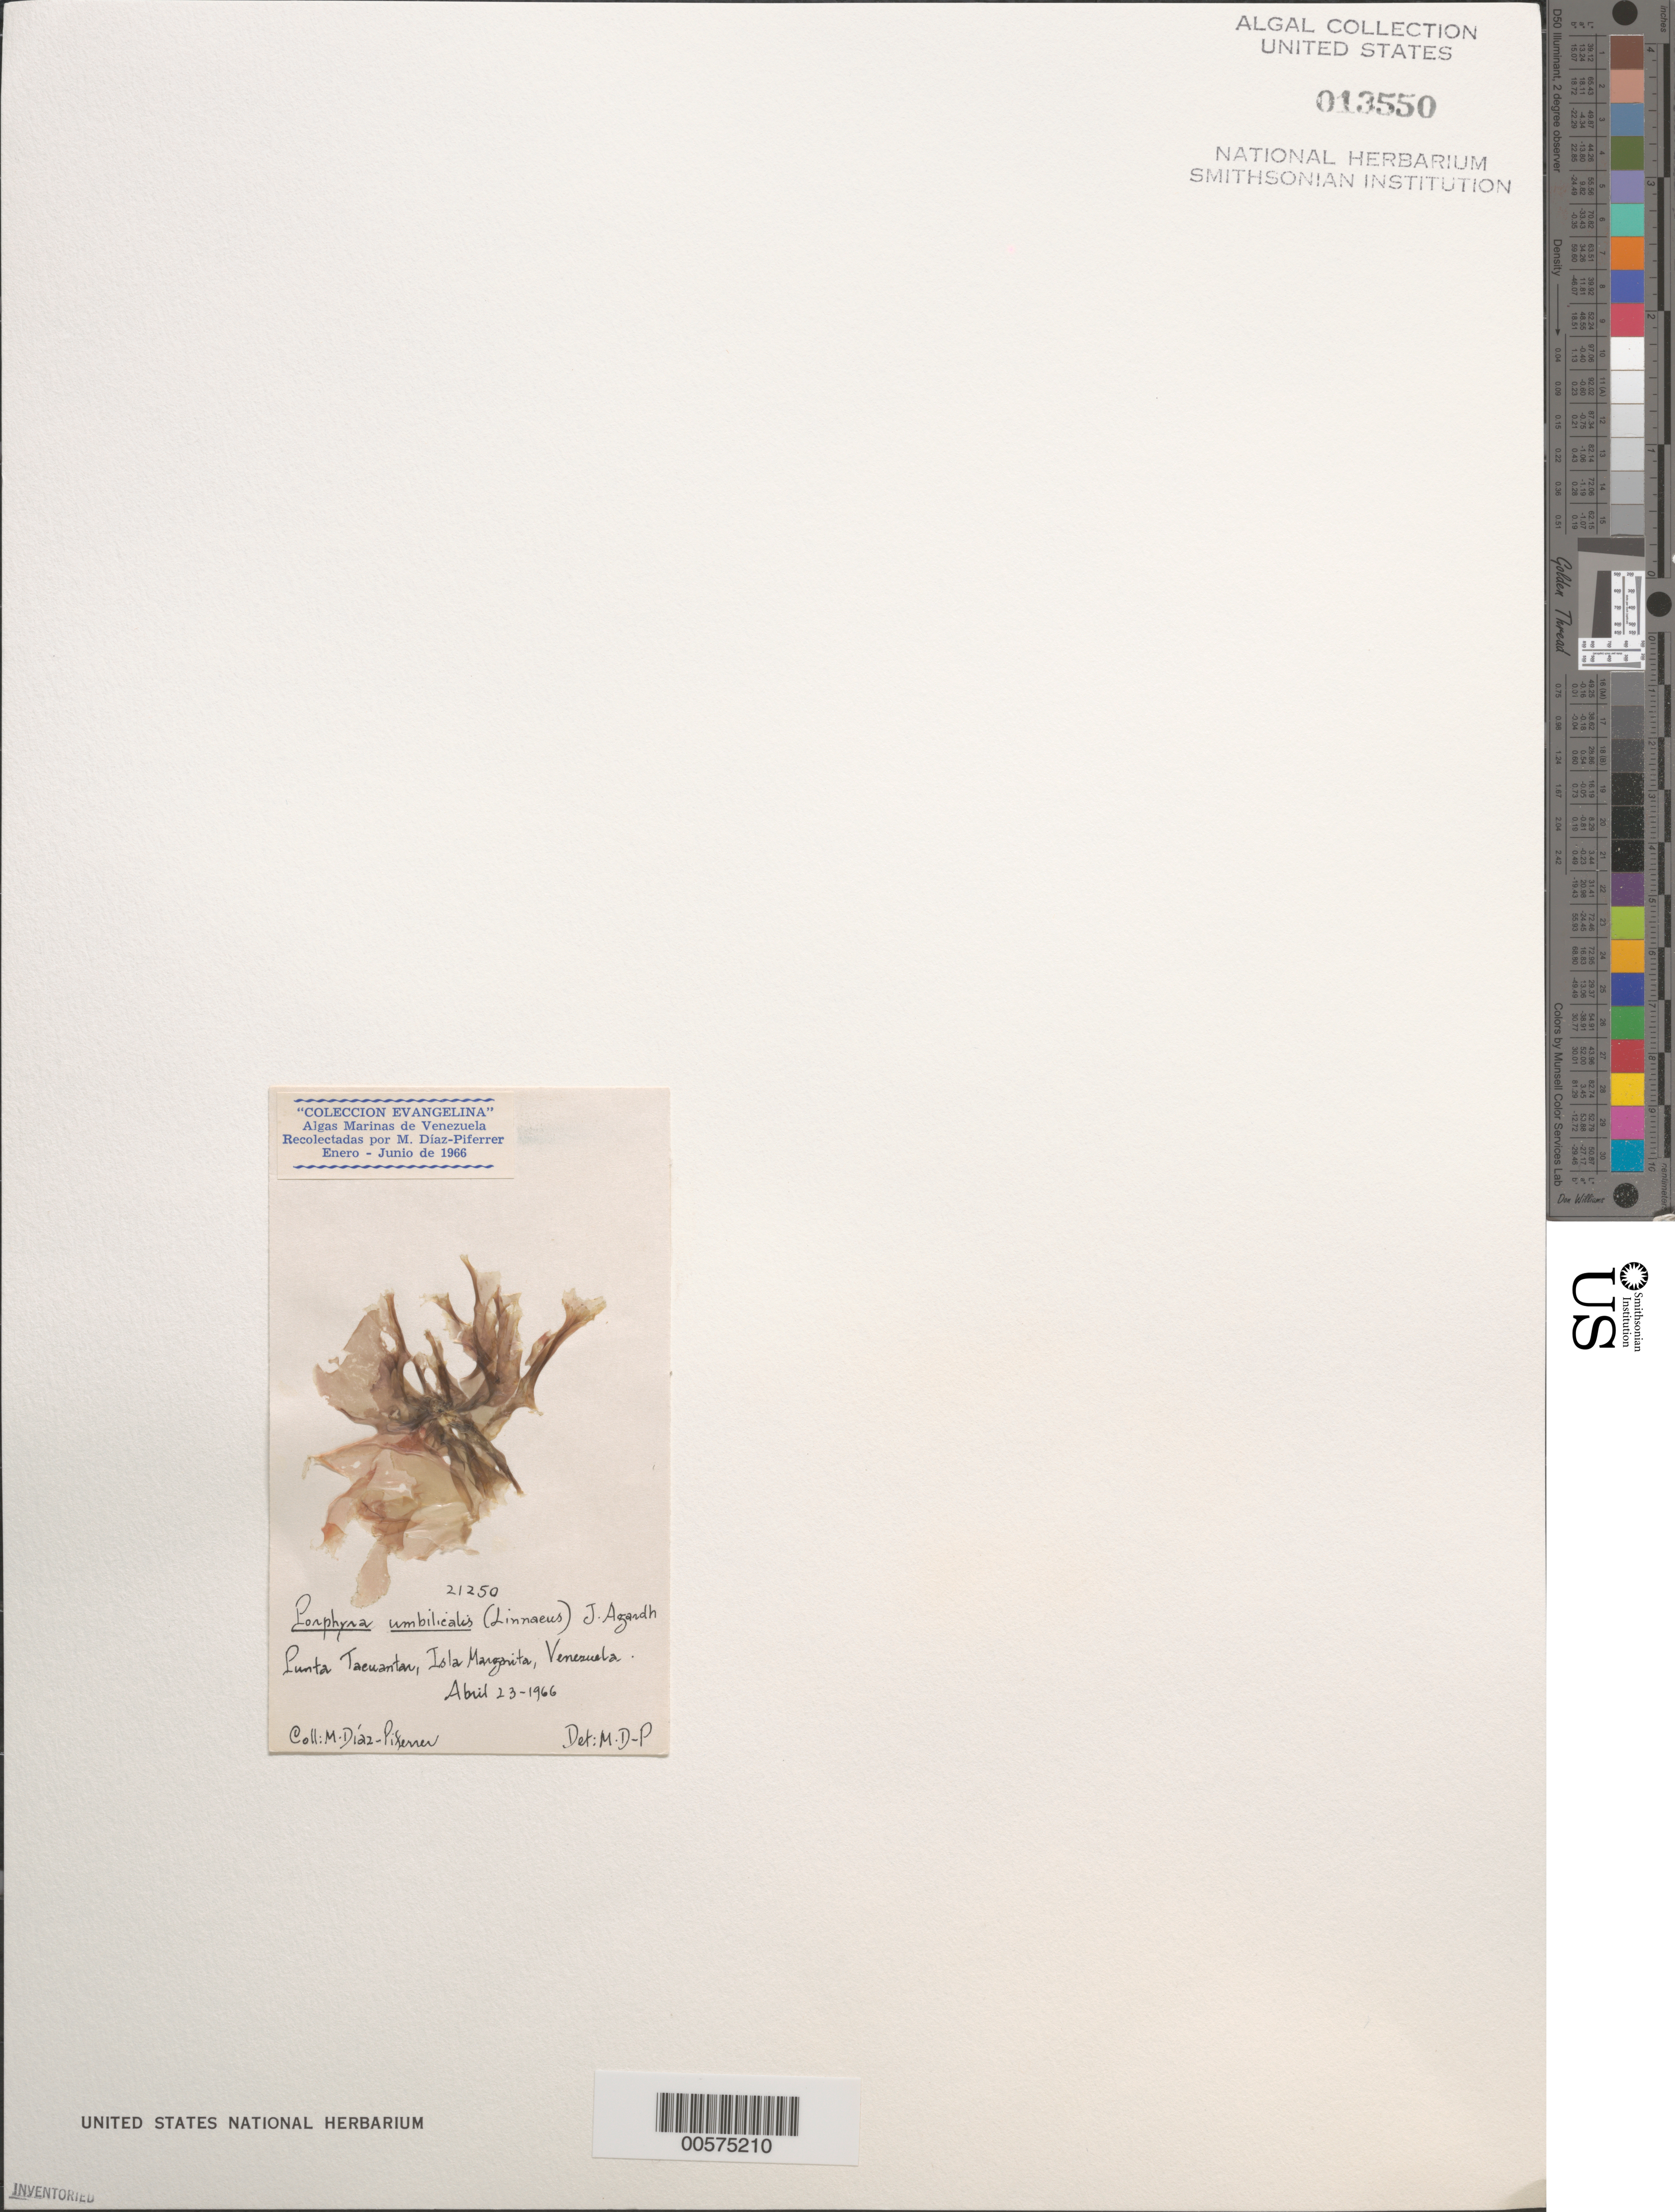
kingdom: Plantae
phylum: Rhodophyta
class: Bangiophyceae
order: Bangiales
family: Bangiaceae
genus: Porphyra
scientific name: Porphyra umbilicalis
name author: Kütz.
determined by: Diaz-Piferrer, M.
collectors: M. Diaz-Piferrer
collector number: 21250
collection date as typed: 23 Apr 1966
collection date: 1966-04-23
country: Venezuela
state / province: Nueva Esparta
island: Margarita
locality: Punta tacuantar, isla margarita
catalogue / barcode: US 13550